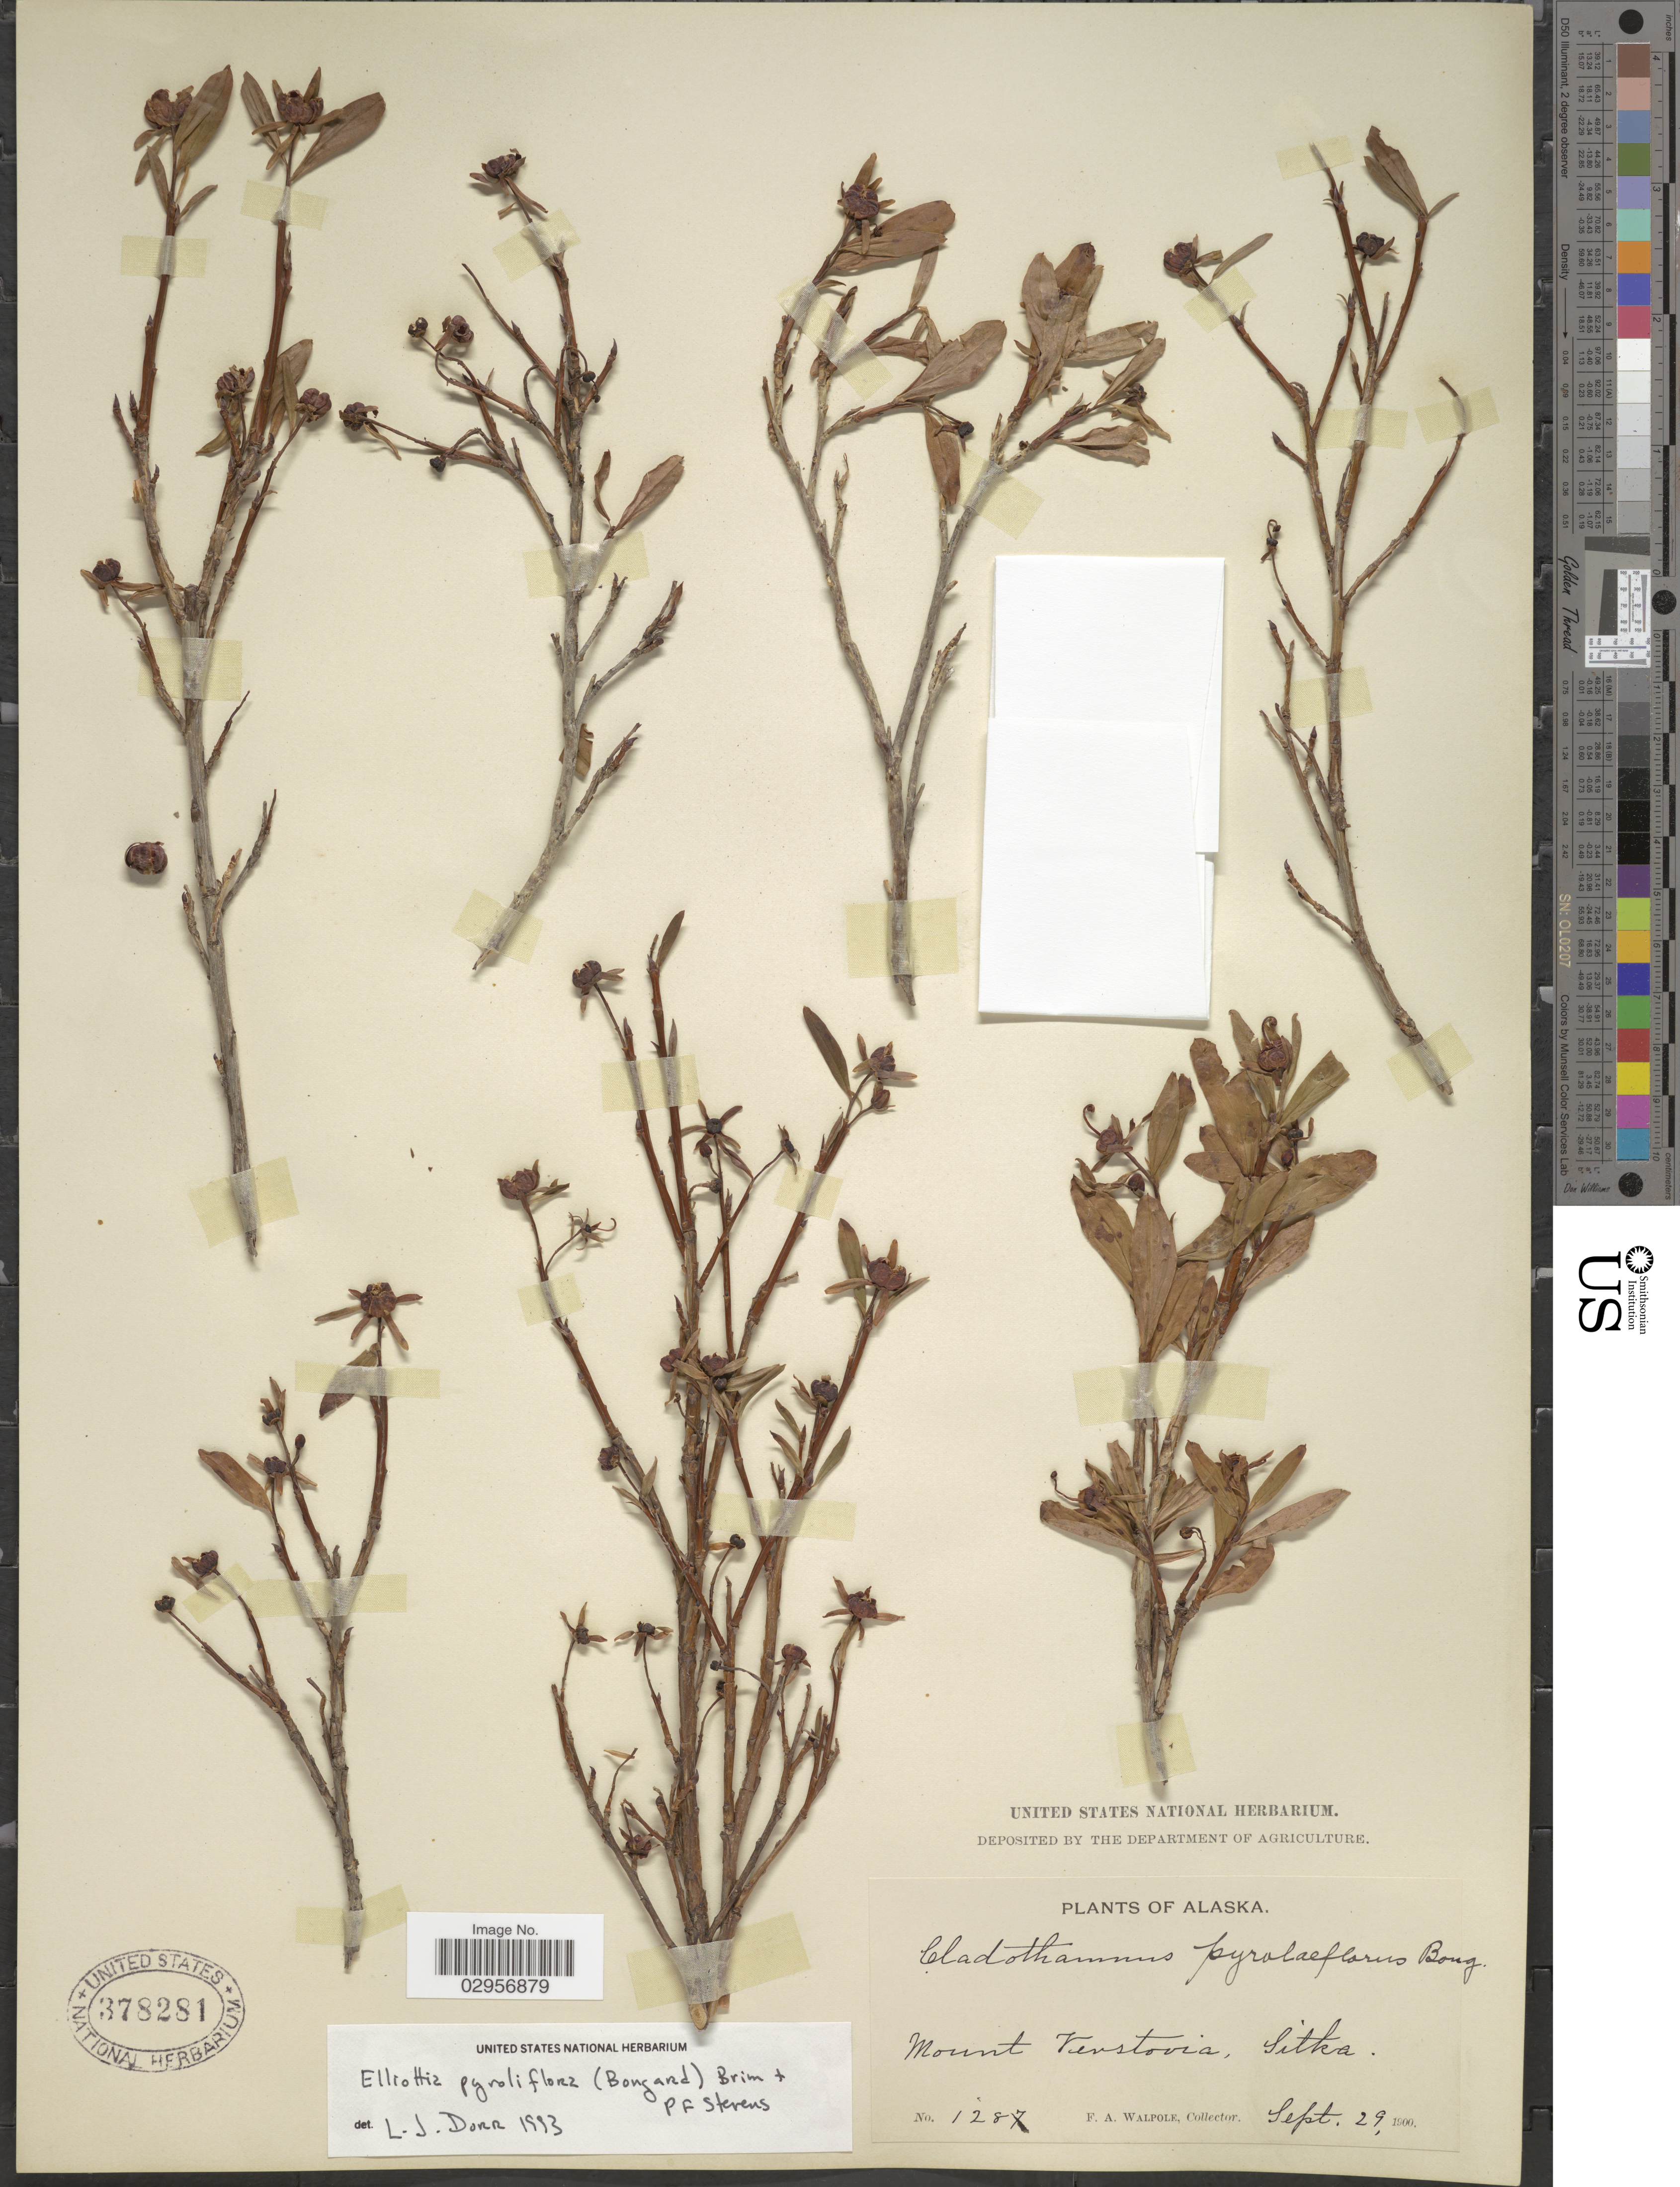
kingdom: Plantae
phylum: Tracheophyta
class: Magnoliopsida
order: Ericales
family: Ericaceae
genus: Elliottia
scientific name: Elliottia pyroliflora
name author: (Bong.) P.F. Stevens & Brim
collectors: F. Walpole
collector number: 1287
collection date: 1900-09-29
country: United States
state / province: Alaska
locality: Mount Verstovia, Sitka.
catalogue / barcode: US 378281